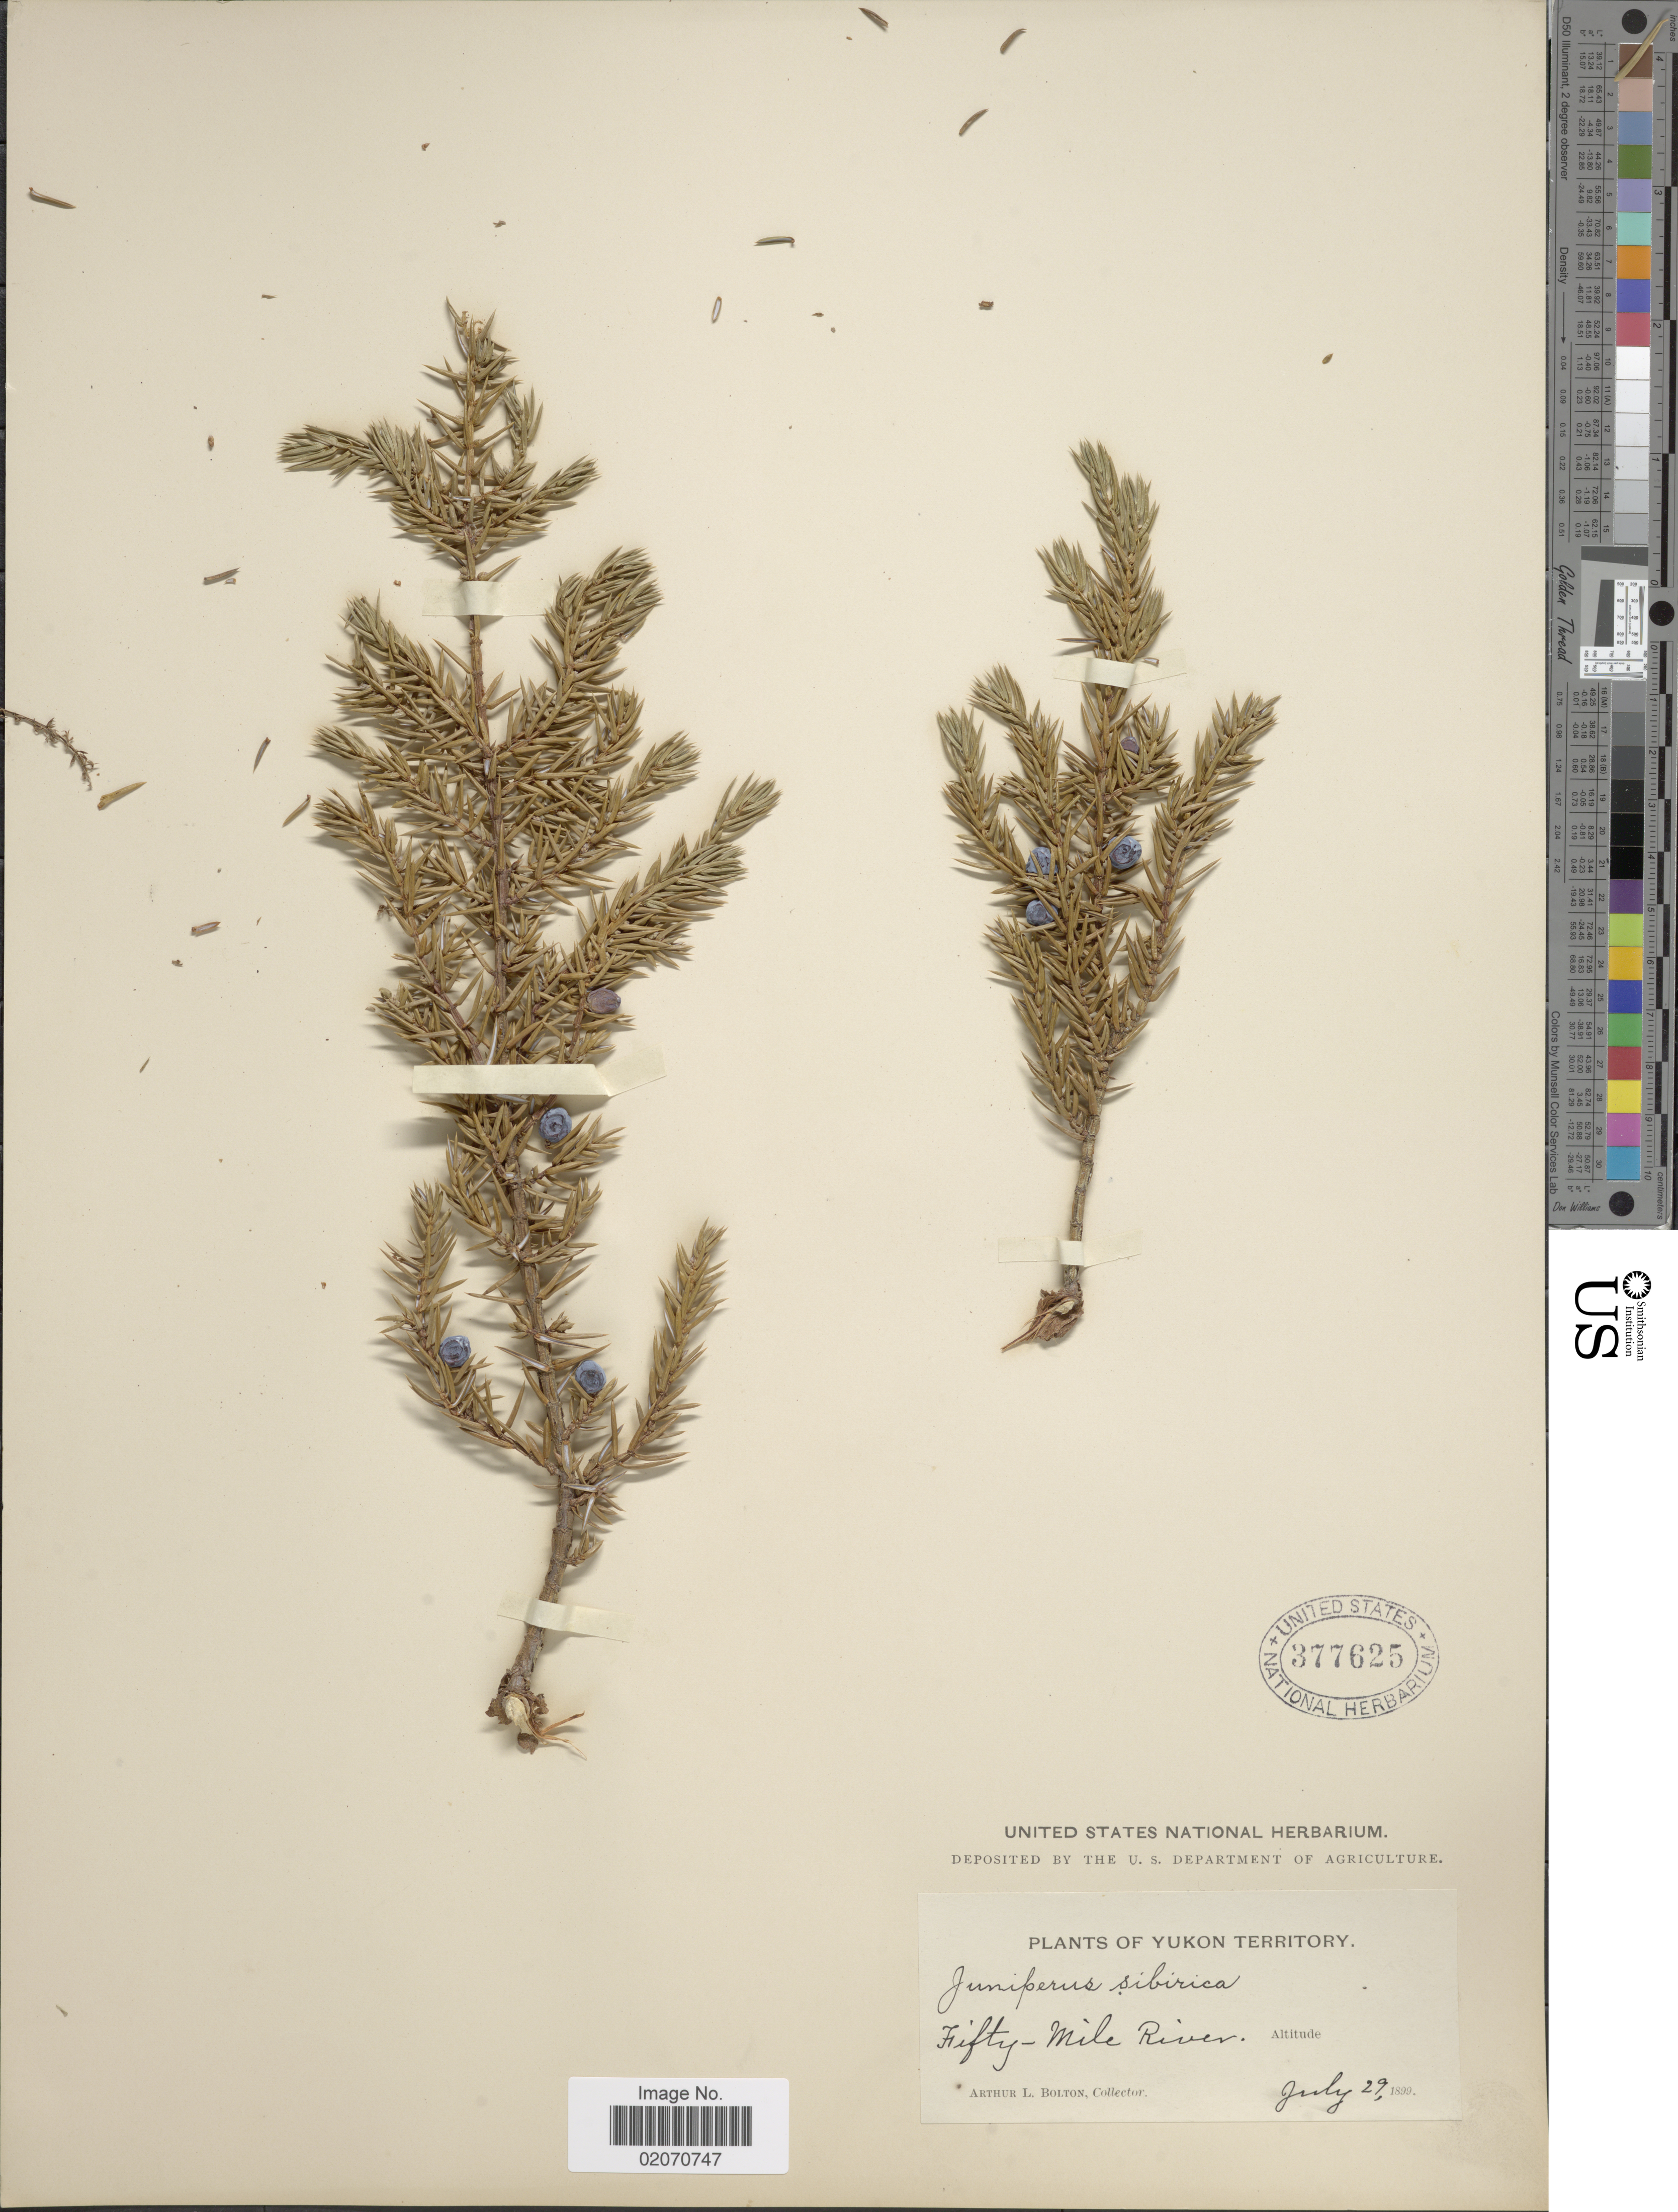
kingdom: Plantae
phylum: Tracheophyta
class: Pinopsida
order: Pinales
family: Cupressaceae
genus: Juniperus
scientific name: Juniperus communis subsp. nana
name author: (Willd.) Syme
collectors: A. Bolton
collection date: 1899-07-29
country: Canada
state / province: Yukon Territory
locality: Fifty-Mile River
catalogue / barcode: US 377625